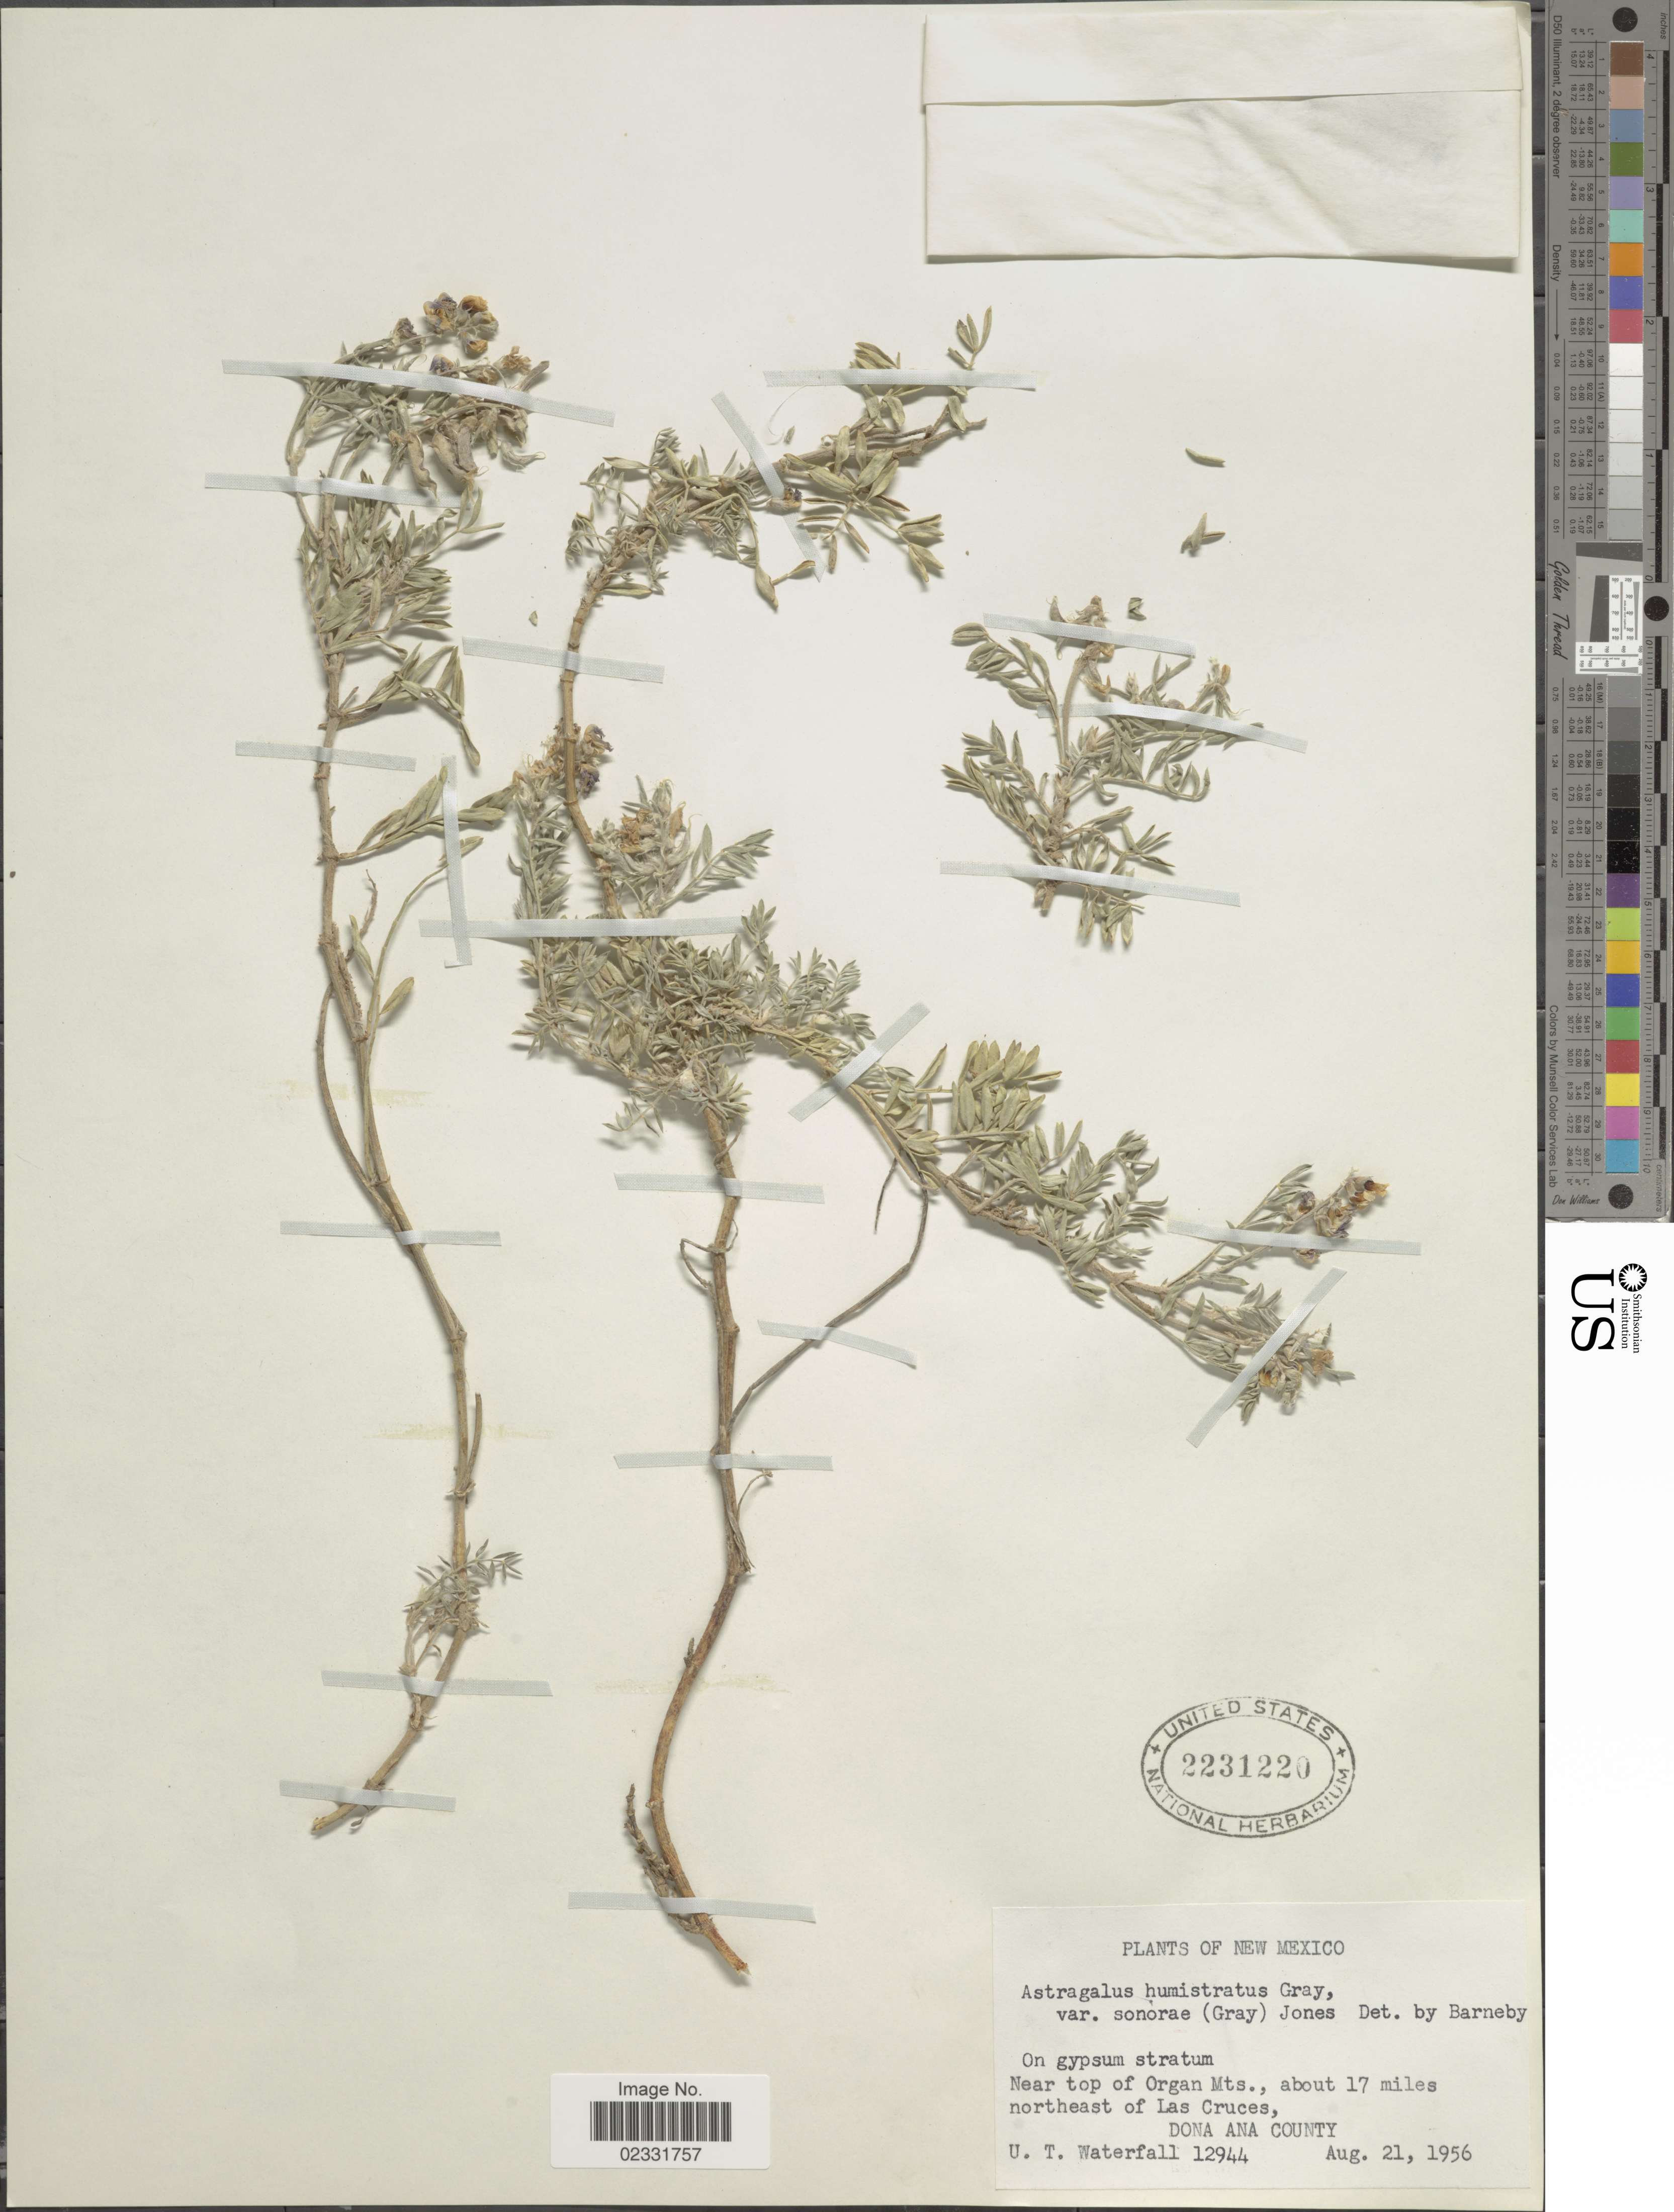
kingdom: Plantae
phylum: Tracheophyta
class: Magnoliopsida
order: Fabales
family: Fabaceae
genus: Astragalus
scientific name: Astragalus humistratus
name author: A. Gray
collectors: U. T. Waterfall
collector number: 12944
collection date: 1956-08-21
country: United States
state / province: New Mexico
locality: Near top of Organ Mts., about 17 miles northeast of Las Cruces, Dona Ana County.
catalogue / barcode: US 2231220